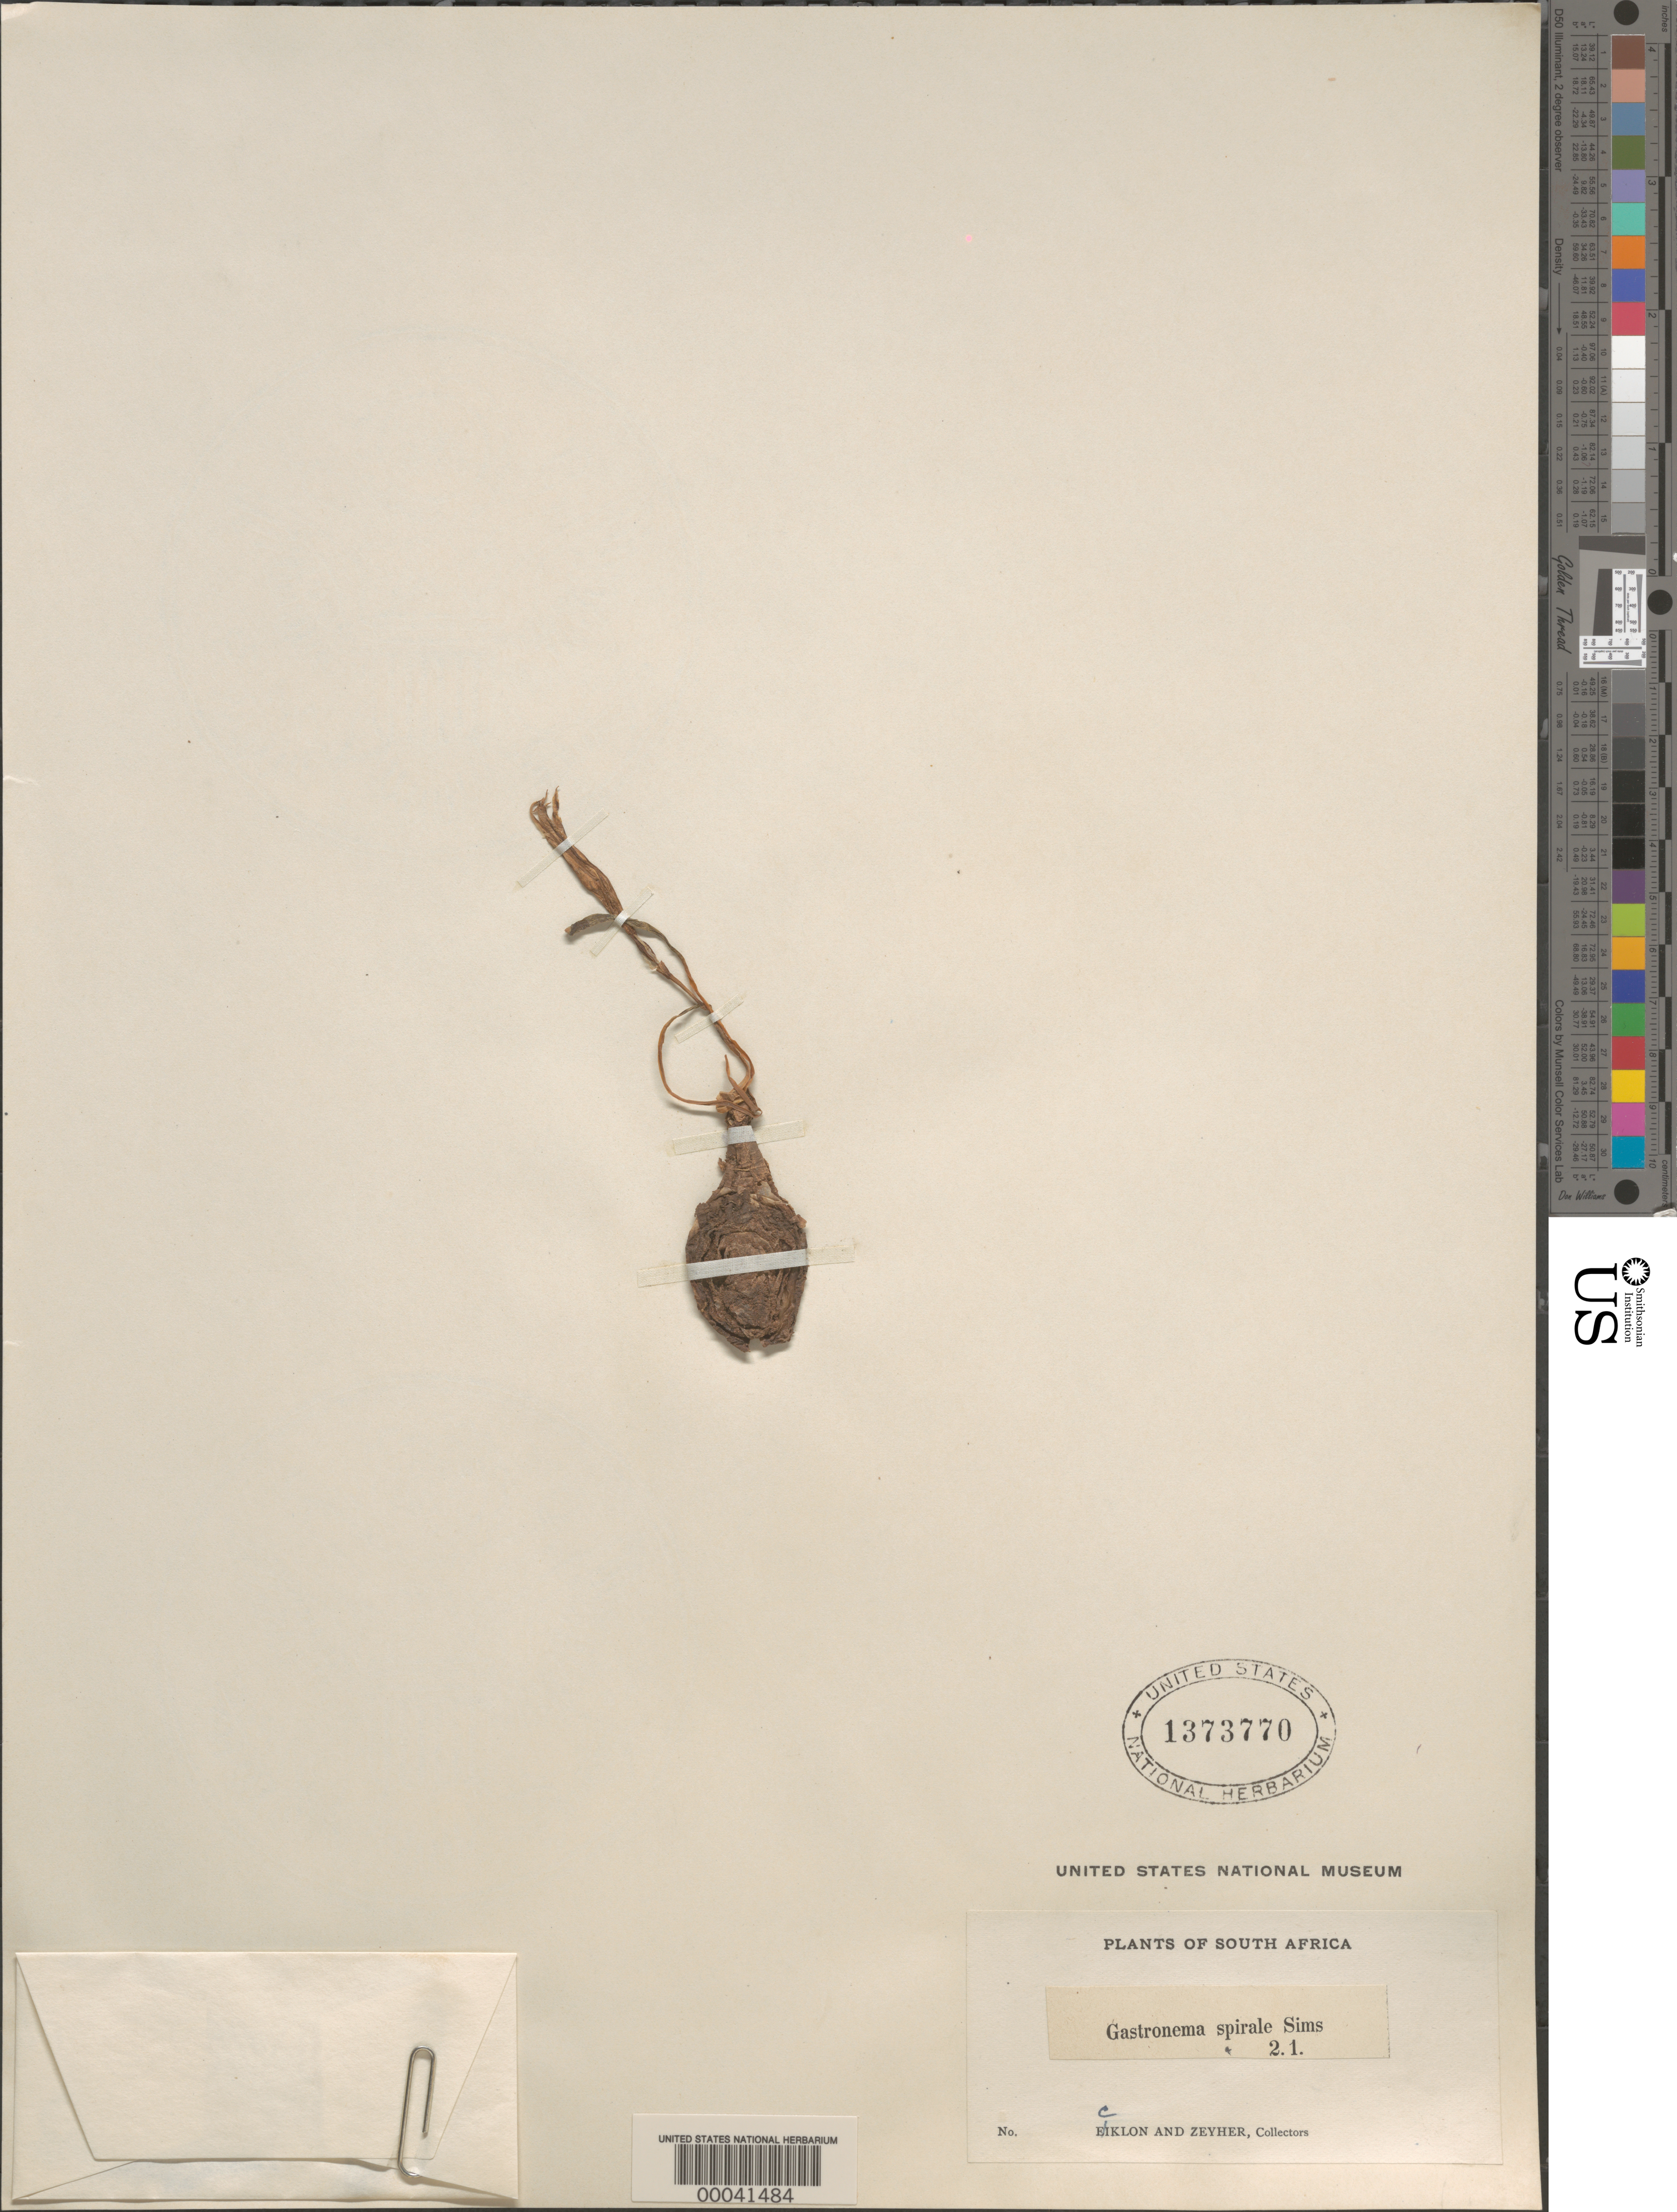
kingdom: Plantae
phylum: Tracheophyta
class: Liliopsida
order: Asparagales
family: Amaryllidaceae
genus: Cyrtanthus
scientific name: Cyrtanthus sp.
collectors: C. F. Ecklon & C. Zeyher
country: South Africa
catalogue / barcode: US 1373770